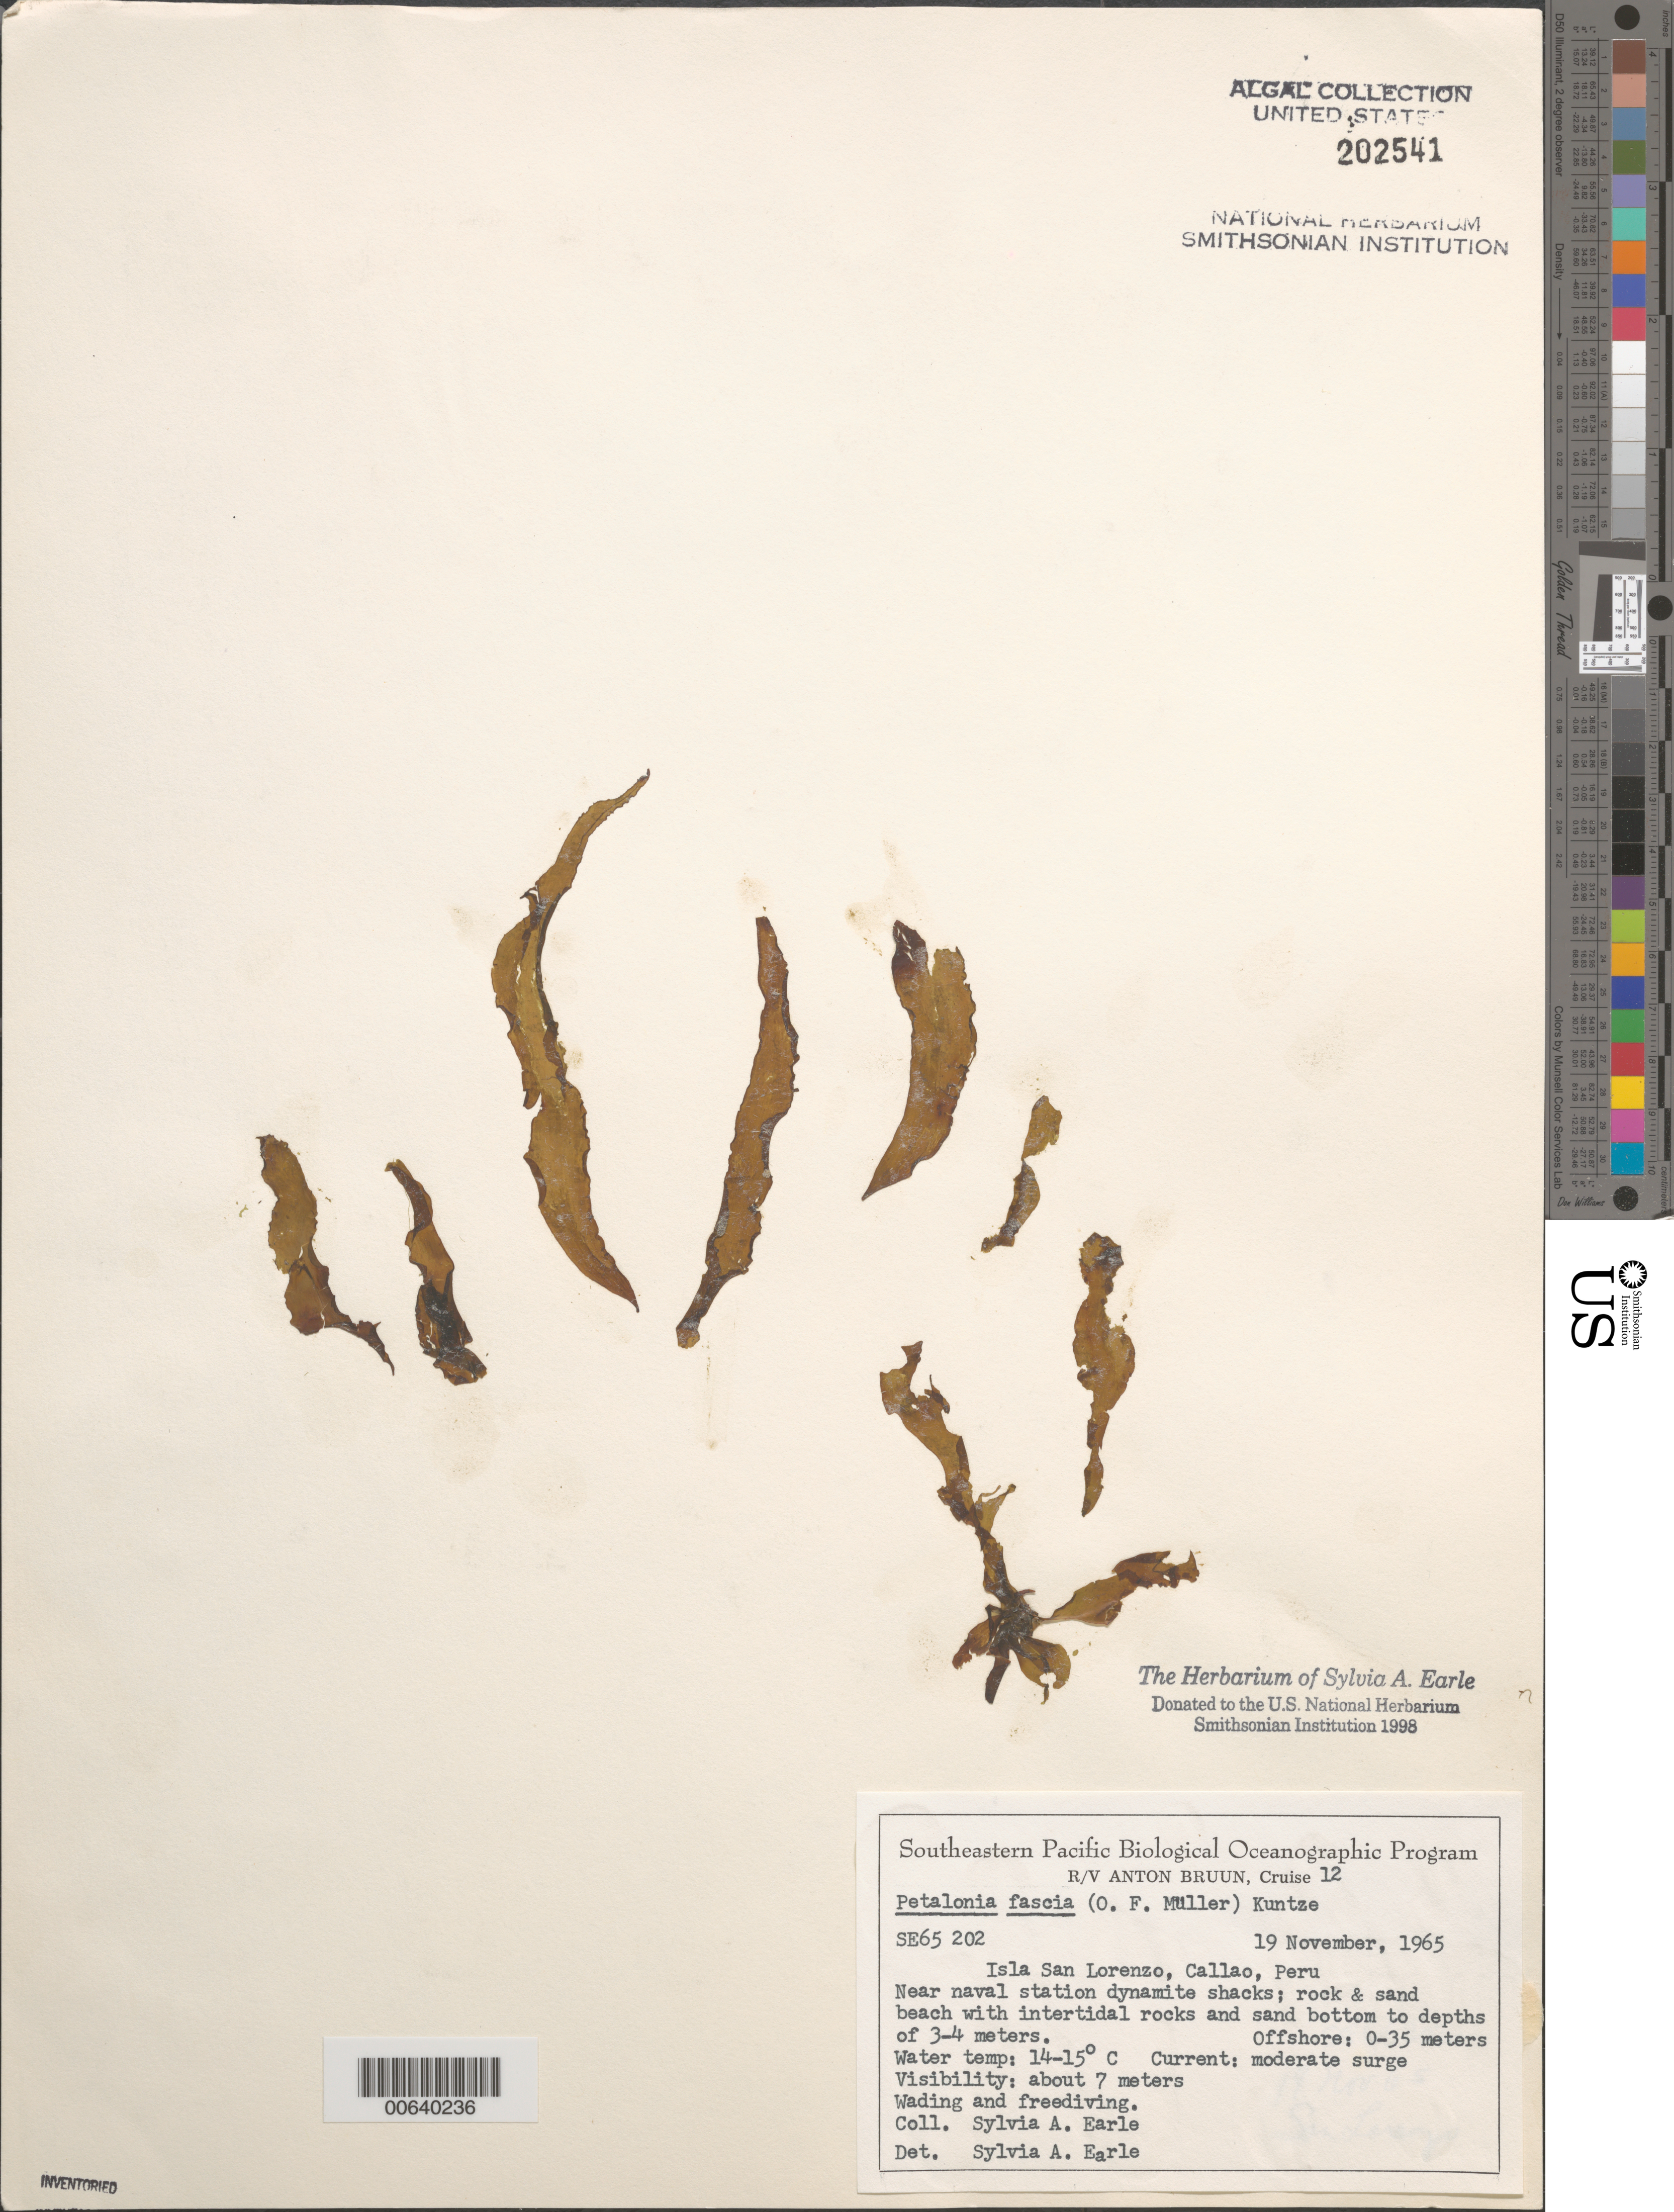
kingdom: Chromista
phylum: Ochrophyta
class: Phaeophyceae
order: Scytosiphonales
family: Scytosiphonaceae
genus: Petalonia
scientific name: Petalonia fascia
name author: (O.F. Müller) Kuntze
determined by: Earle, S. A.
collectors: S. A. Earle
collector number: SE 65202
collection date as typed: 19 Nov 1965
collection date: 1965-11-19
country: Peru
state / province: Callao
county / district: Callao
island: Isla San Lorenzo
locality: Callao, Naval Station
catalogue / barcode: US 202541